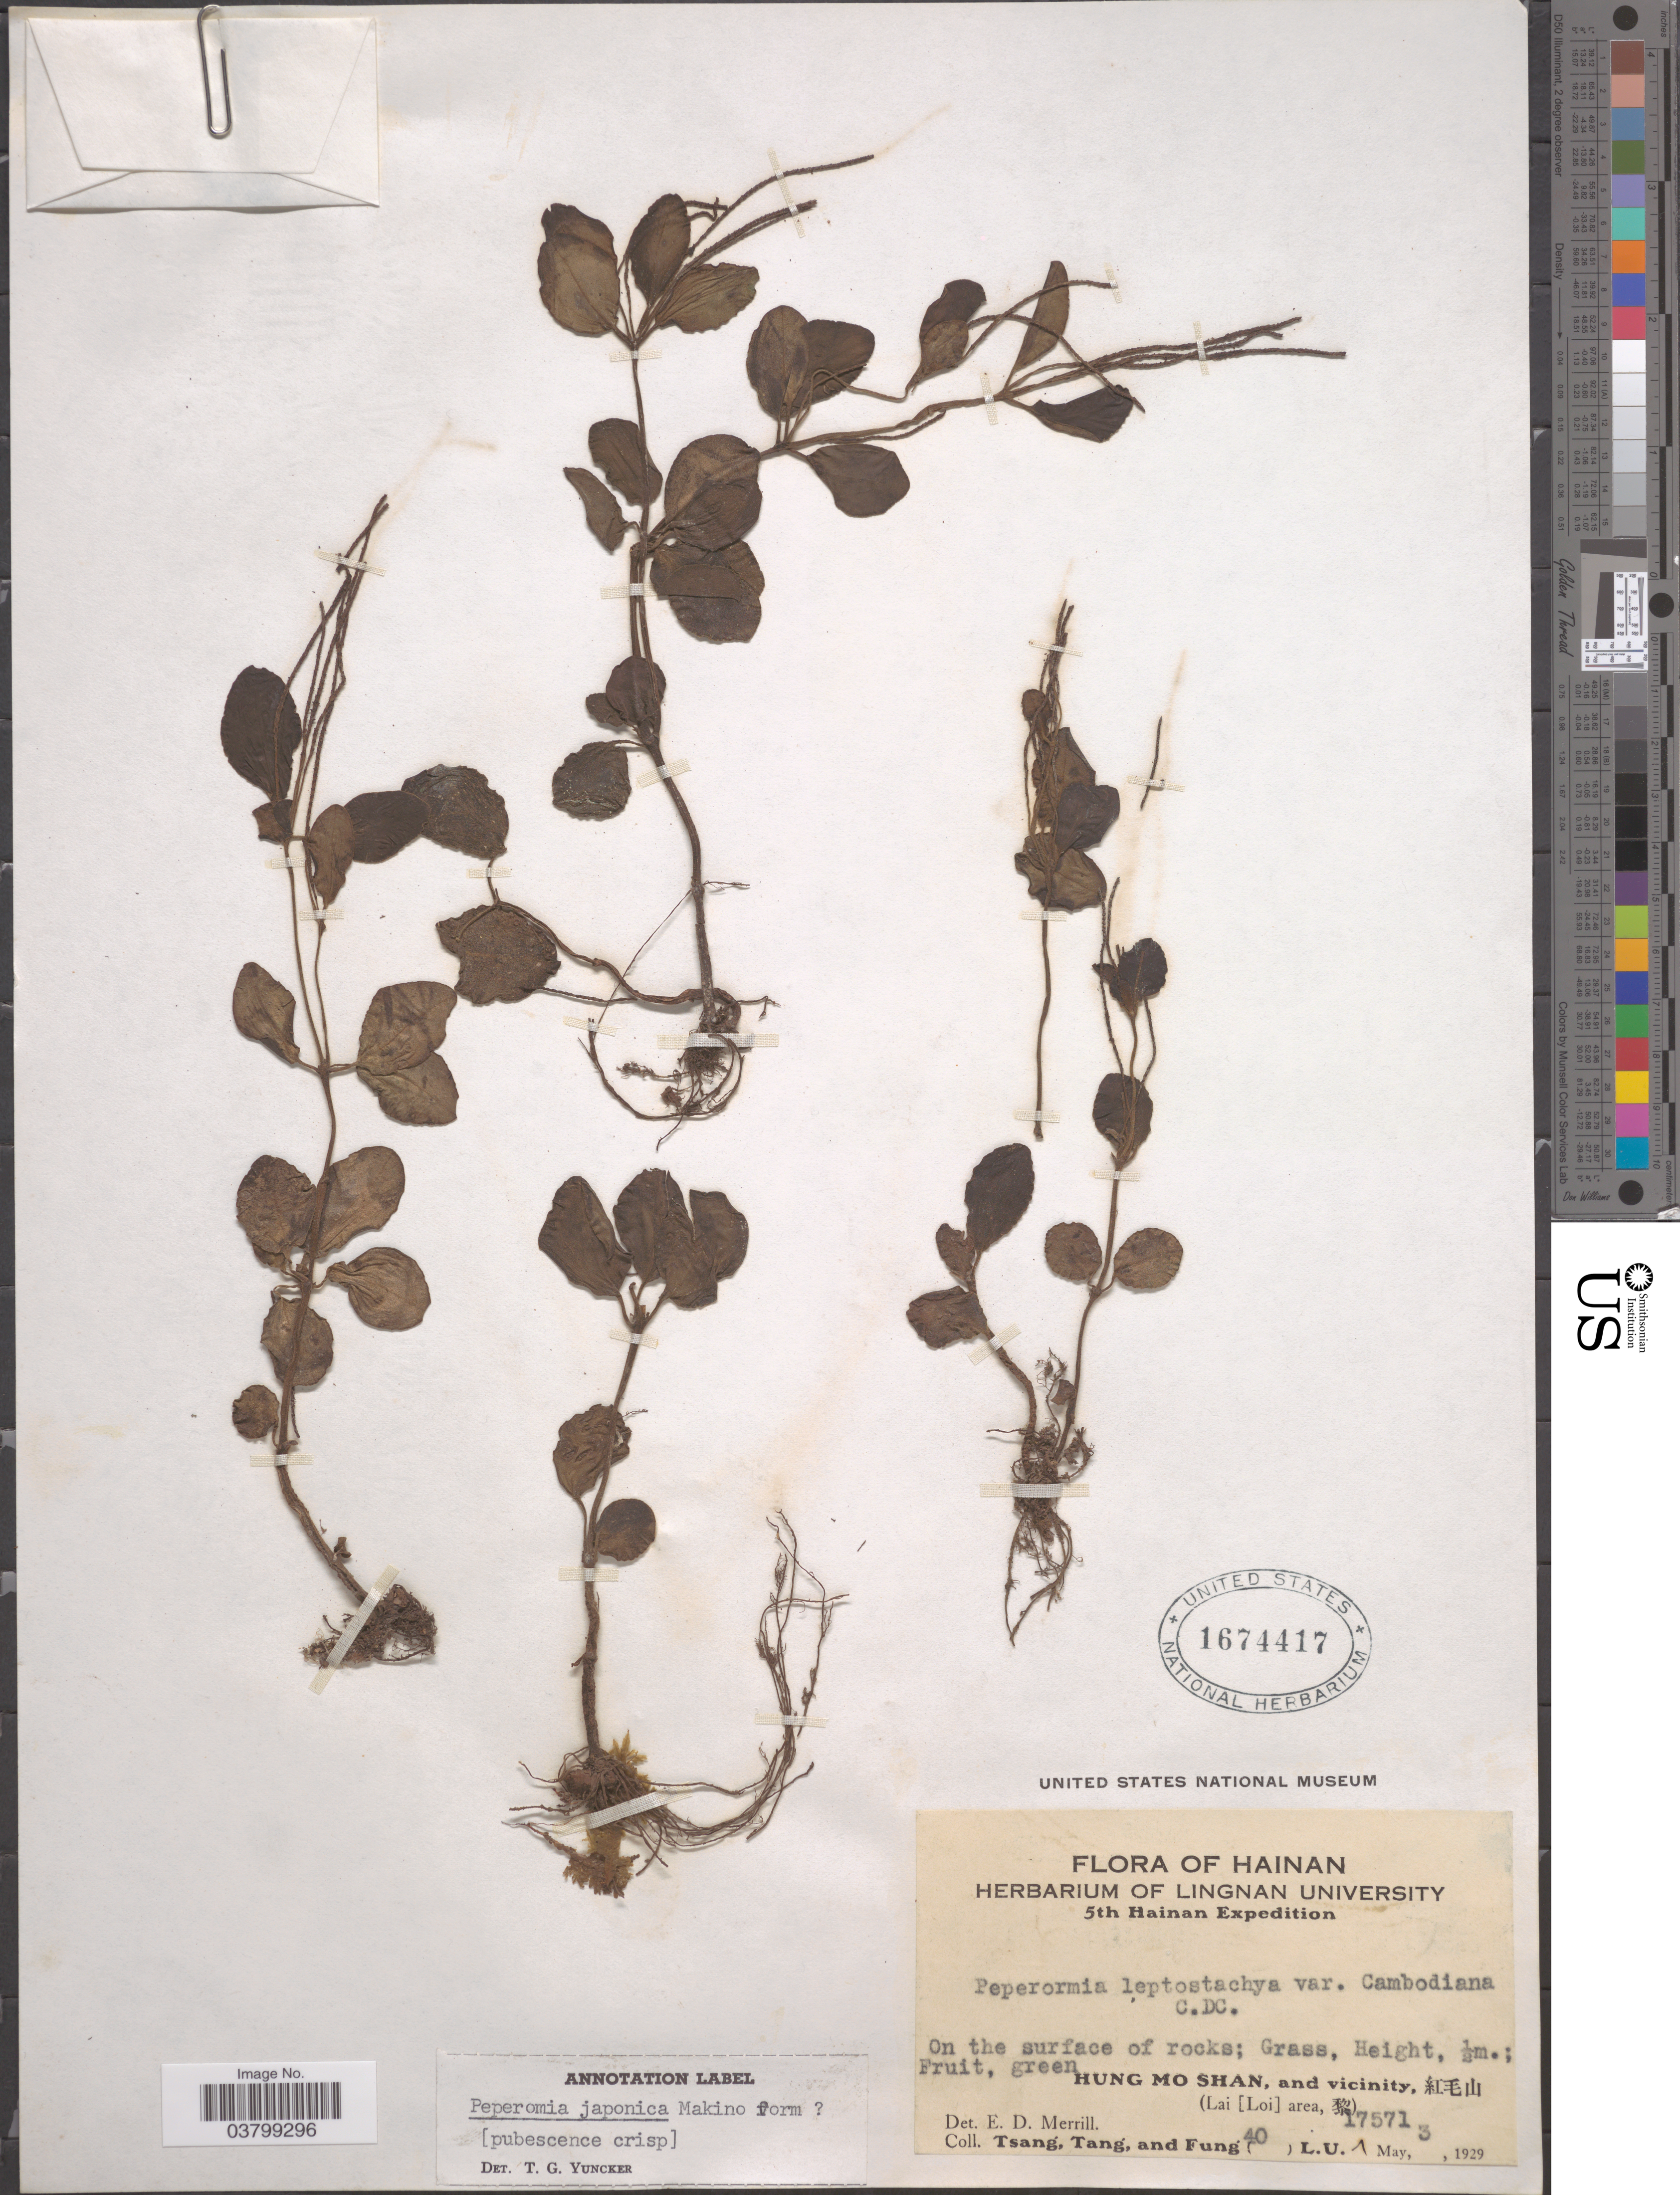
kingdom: Plantae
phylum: Tracheophyta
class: Magnoliopsida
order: Piperales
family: Piperaceae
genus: Peperomia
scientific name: Peperomia japonica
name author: Makino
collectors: -. T'sang, -- Tang & L. Fung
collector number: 40L.U.175713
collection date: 1929-05-03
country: China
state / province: Hainan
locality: Hung Mo Shan, and vicinity, X. (Lai [Loi] area, X)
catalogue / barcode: US 1674417